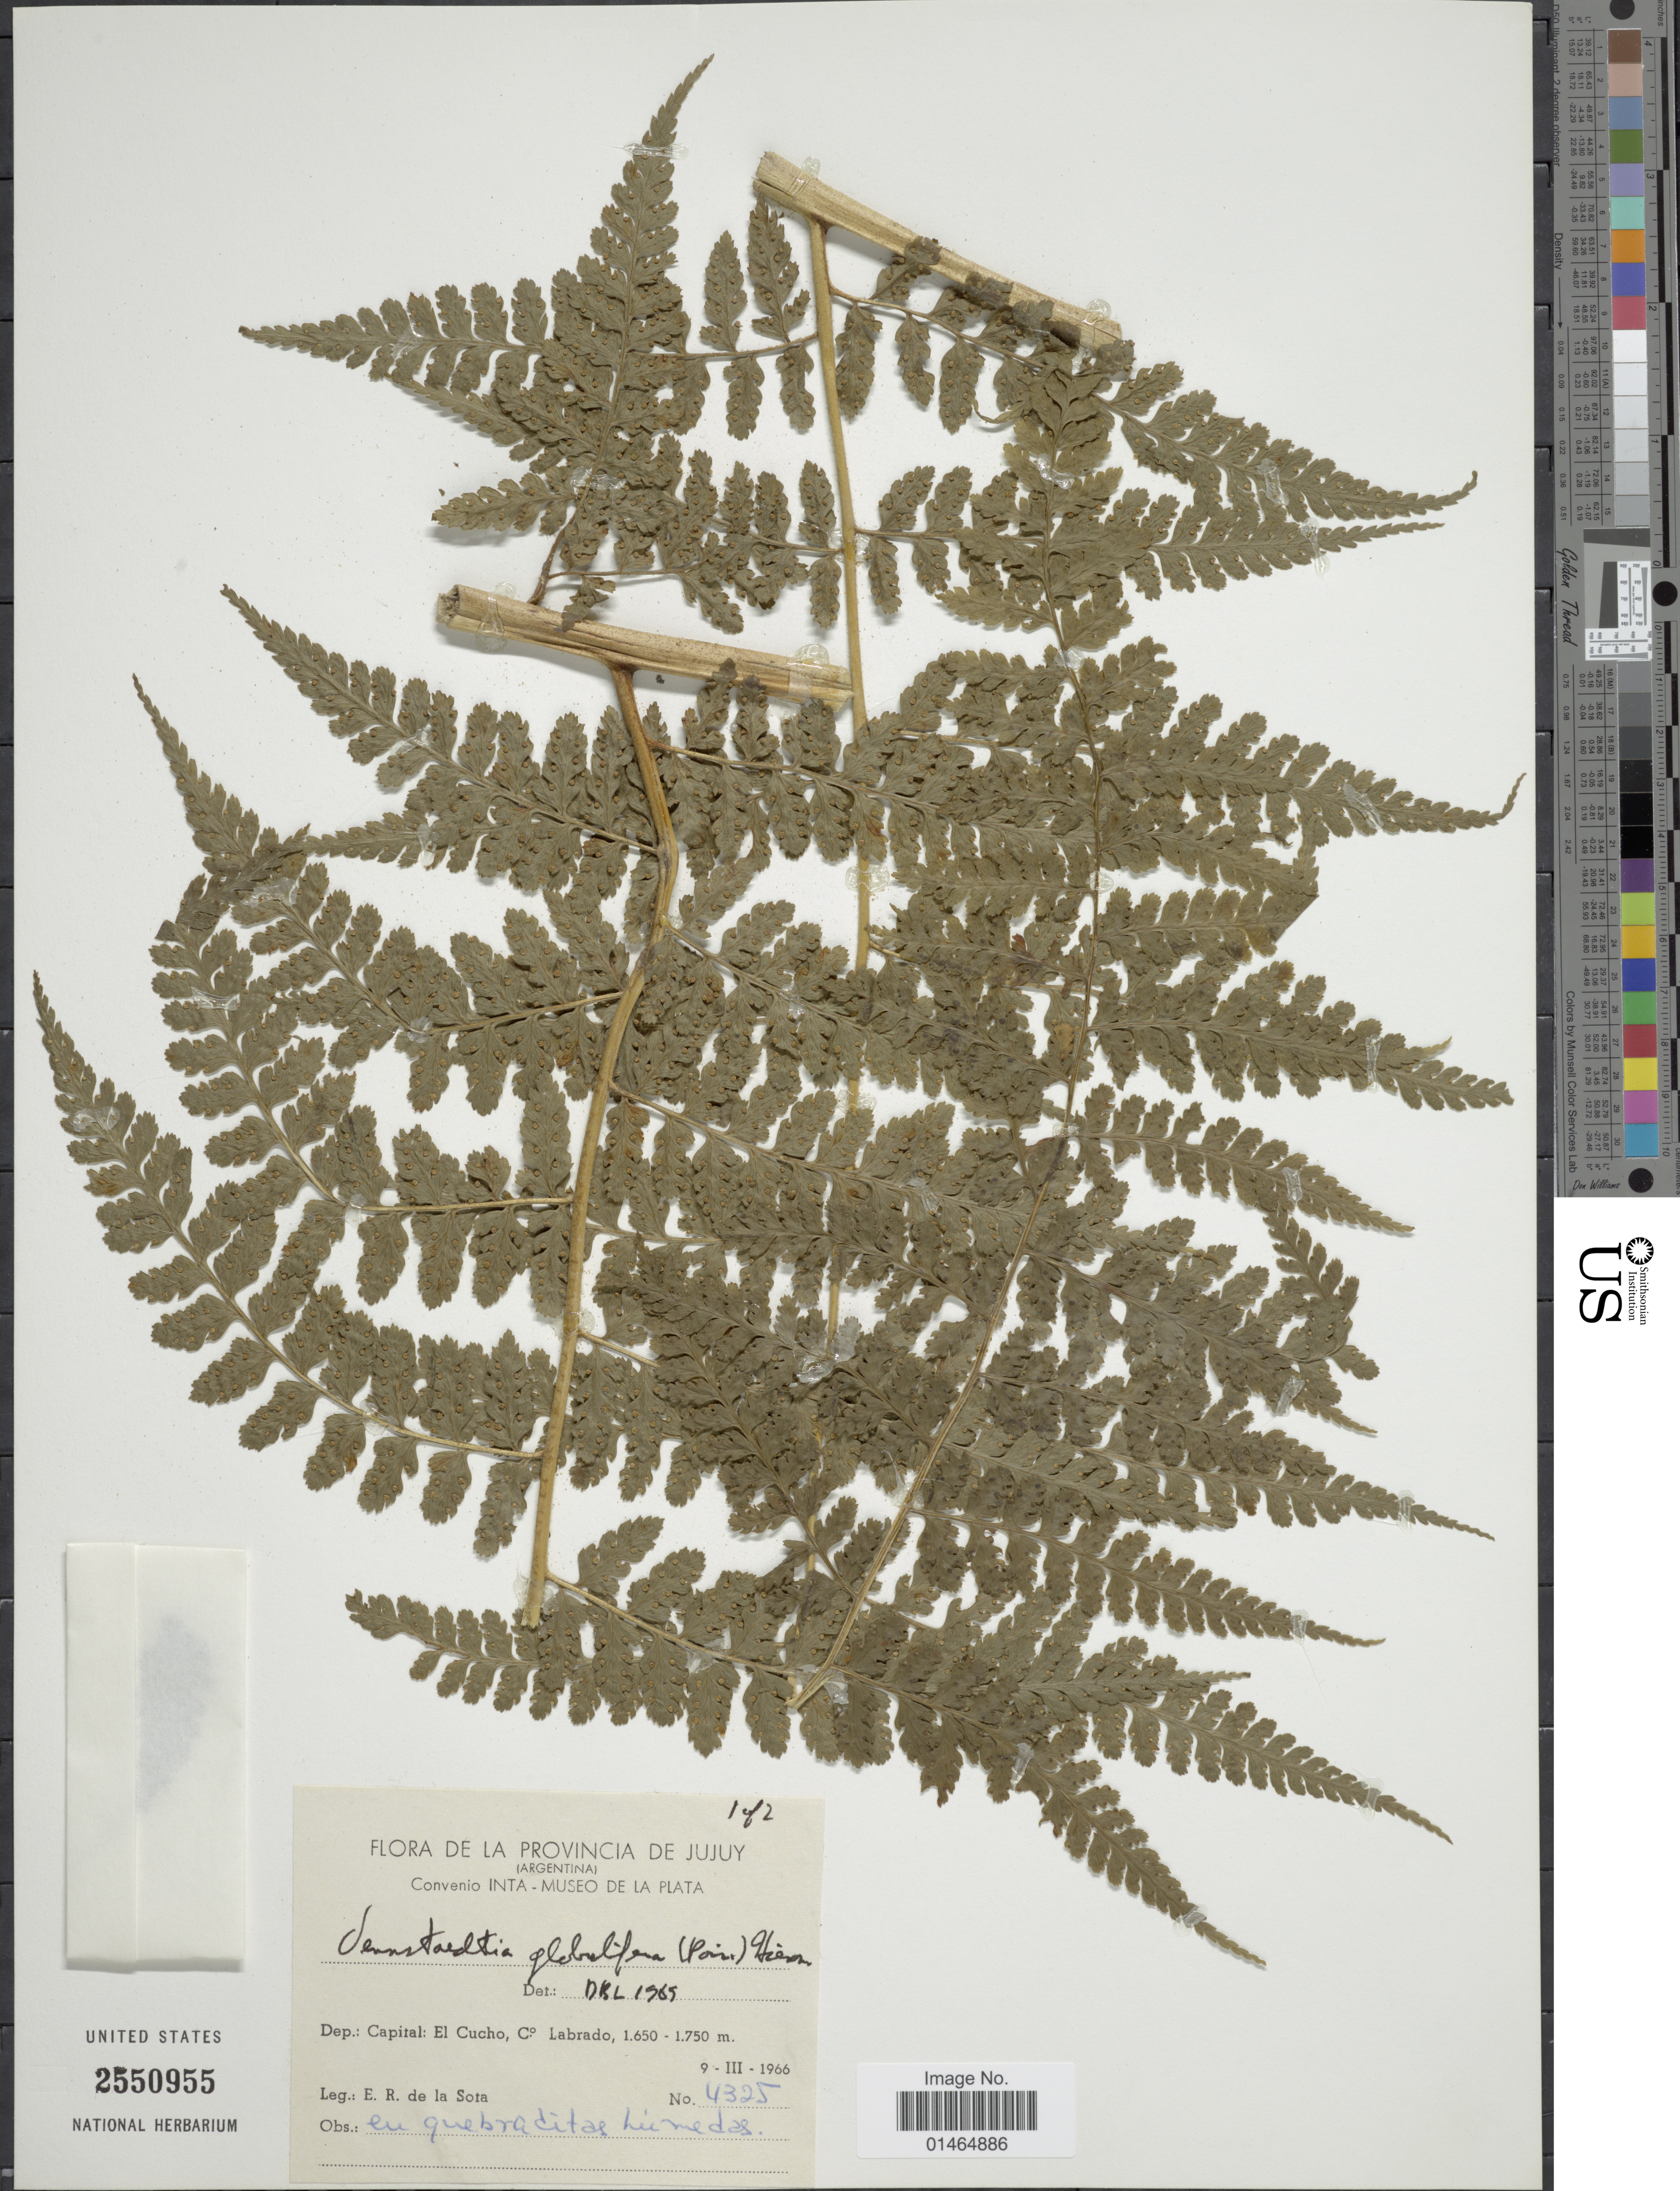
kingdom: Plantae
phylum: Tracheophyta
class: Polypodiopsida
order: Polypodiales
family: Dennstaedtiaceae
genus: Dennstaedtia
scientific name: Dennstaedtia globulifera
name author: (Poir.) Hieron.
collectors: E. R. de la Sota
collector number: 4325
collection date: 1966-03-09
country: Argentina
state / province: Jujuy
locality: Convenia INTA- Museo de la Plata. Dep.: Capital: El Cucho, C°. Labrado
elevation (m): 1650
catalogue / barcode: US 2550955